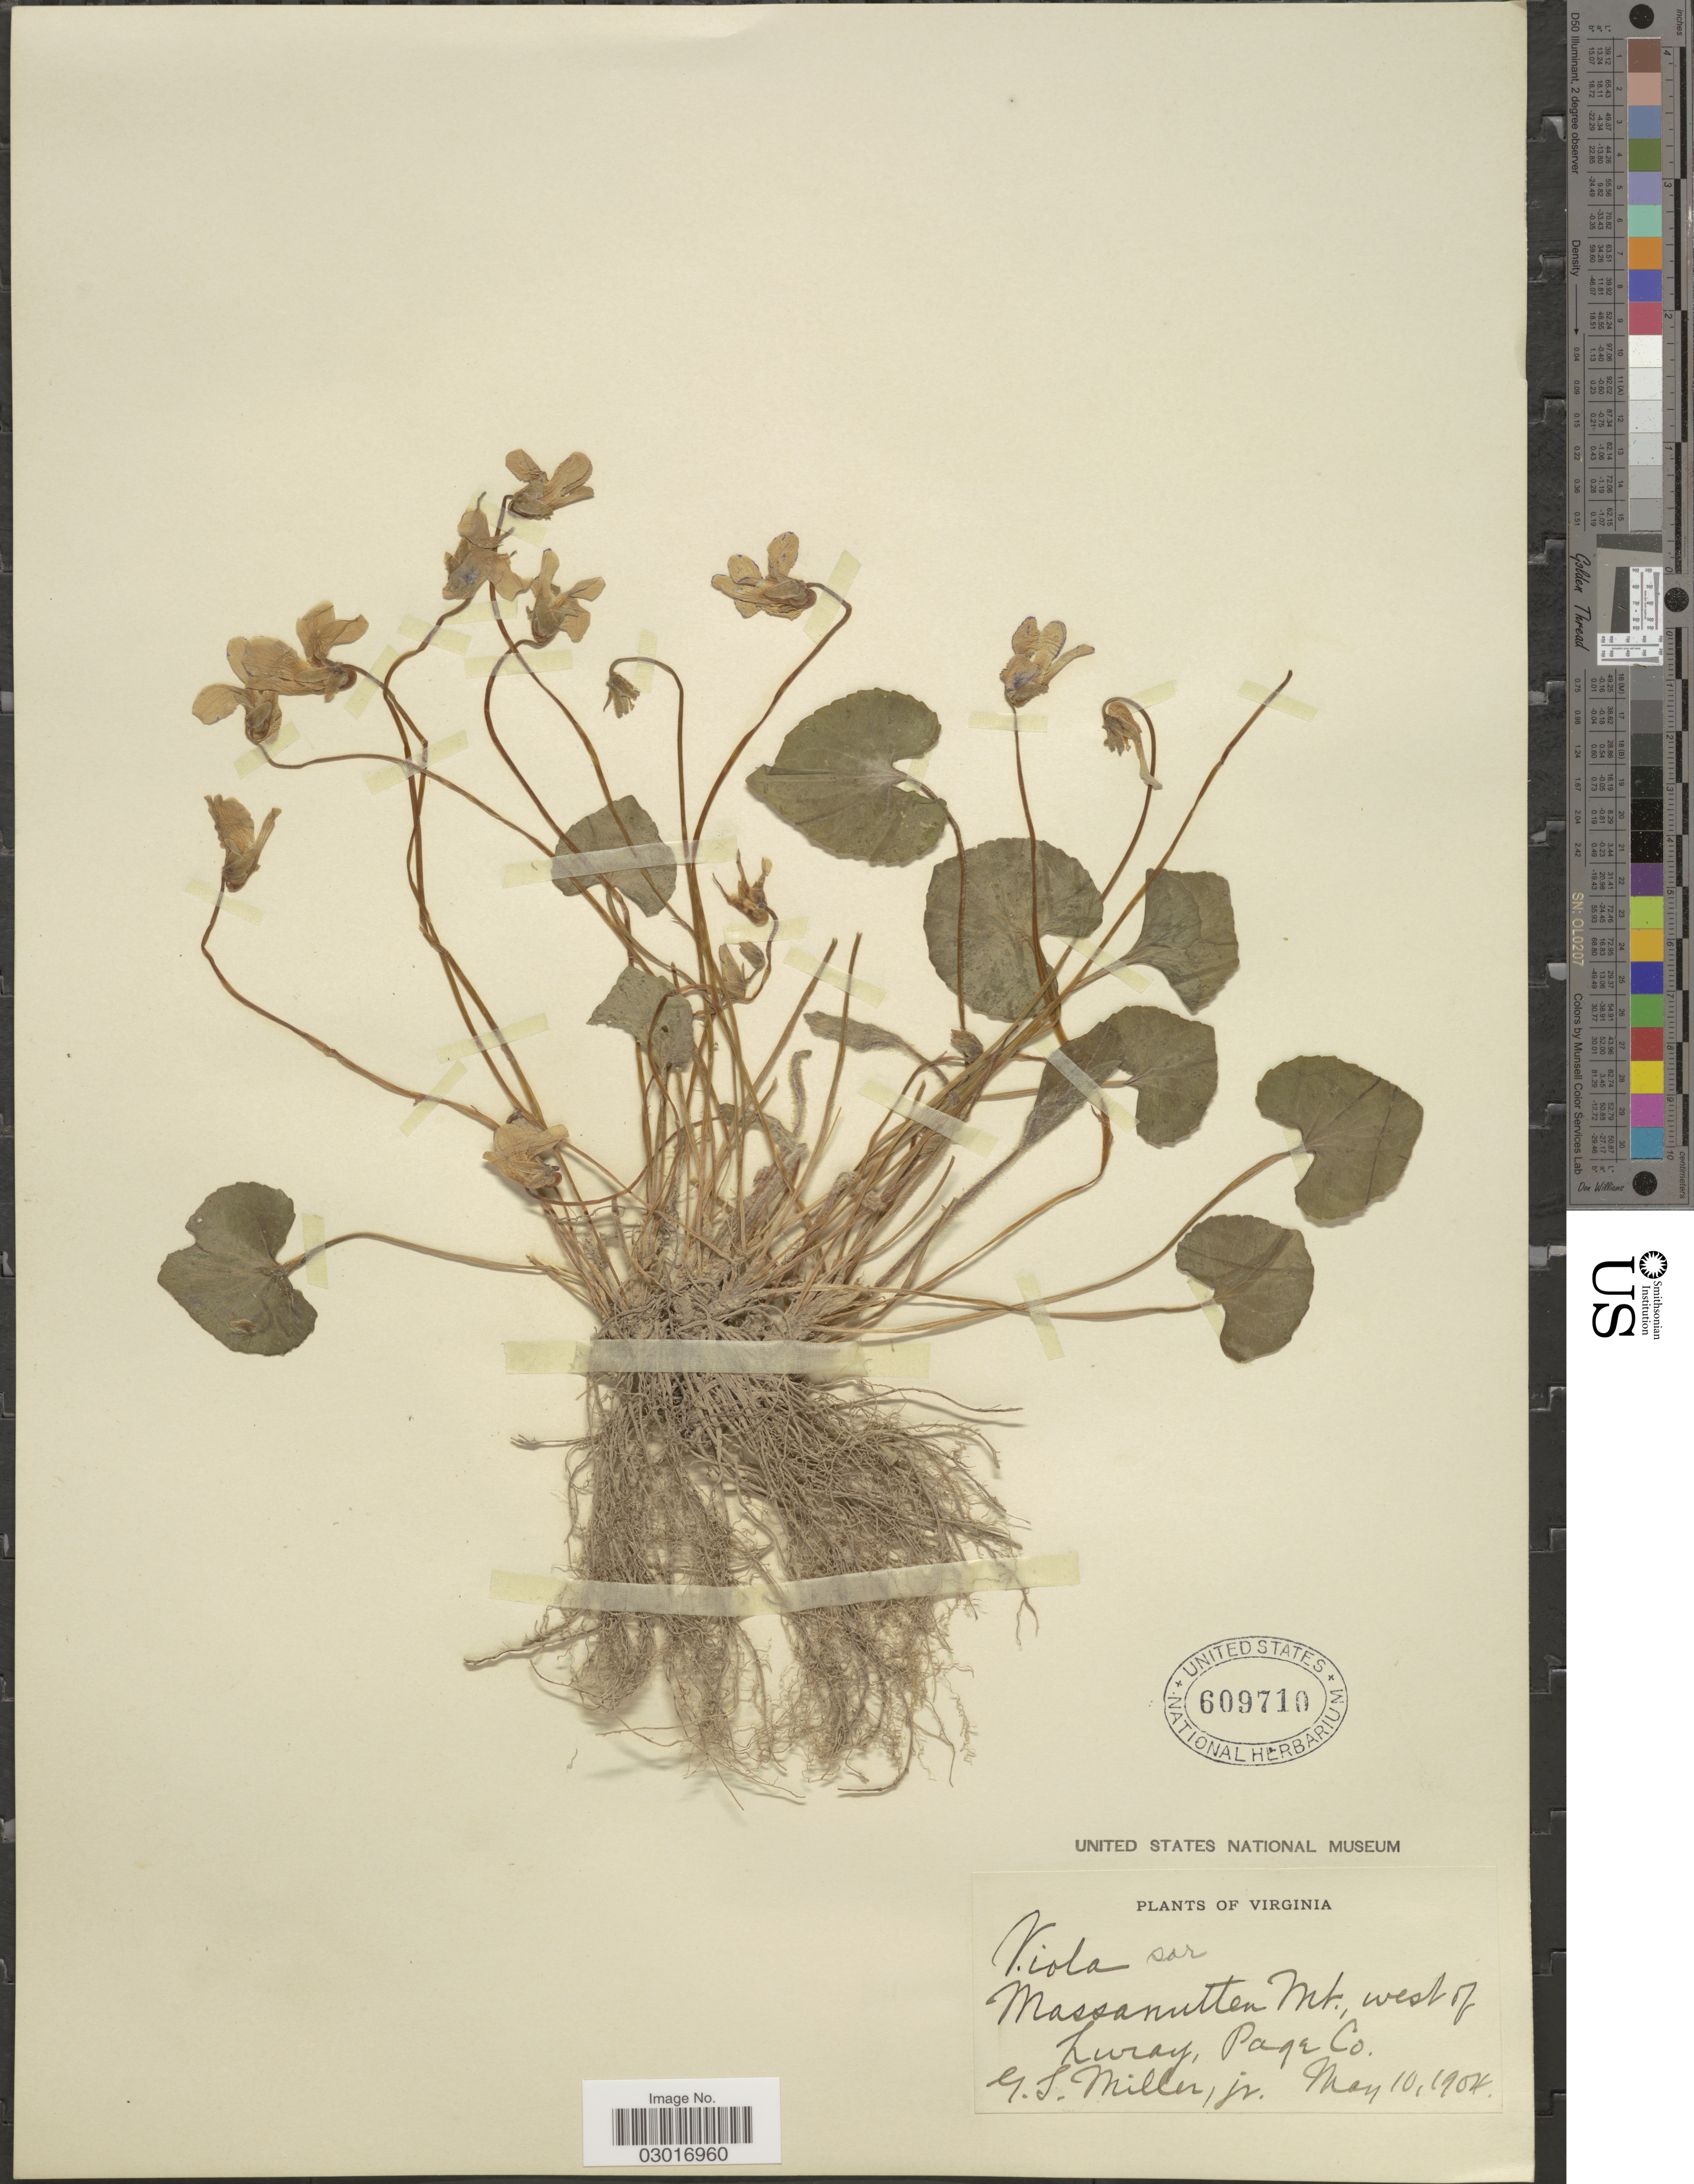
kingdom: Plantae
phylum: Tracheophyta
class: Magnoliopsida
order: Malpighiales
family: Violaceae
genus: Viola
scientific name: Viola sororia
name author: Willd.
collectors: G. S. Miller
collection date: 1904-05-10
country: United States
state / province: Virginia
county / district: Page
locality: Massanutten Mt. west of Luray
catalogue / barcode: US 609710